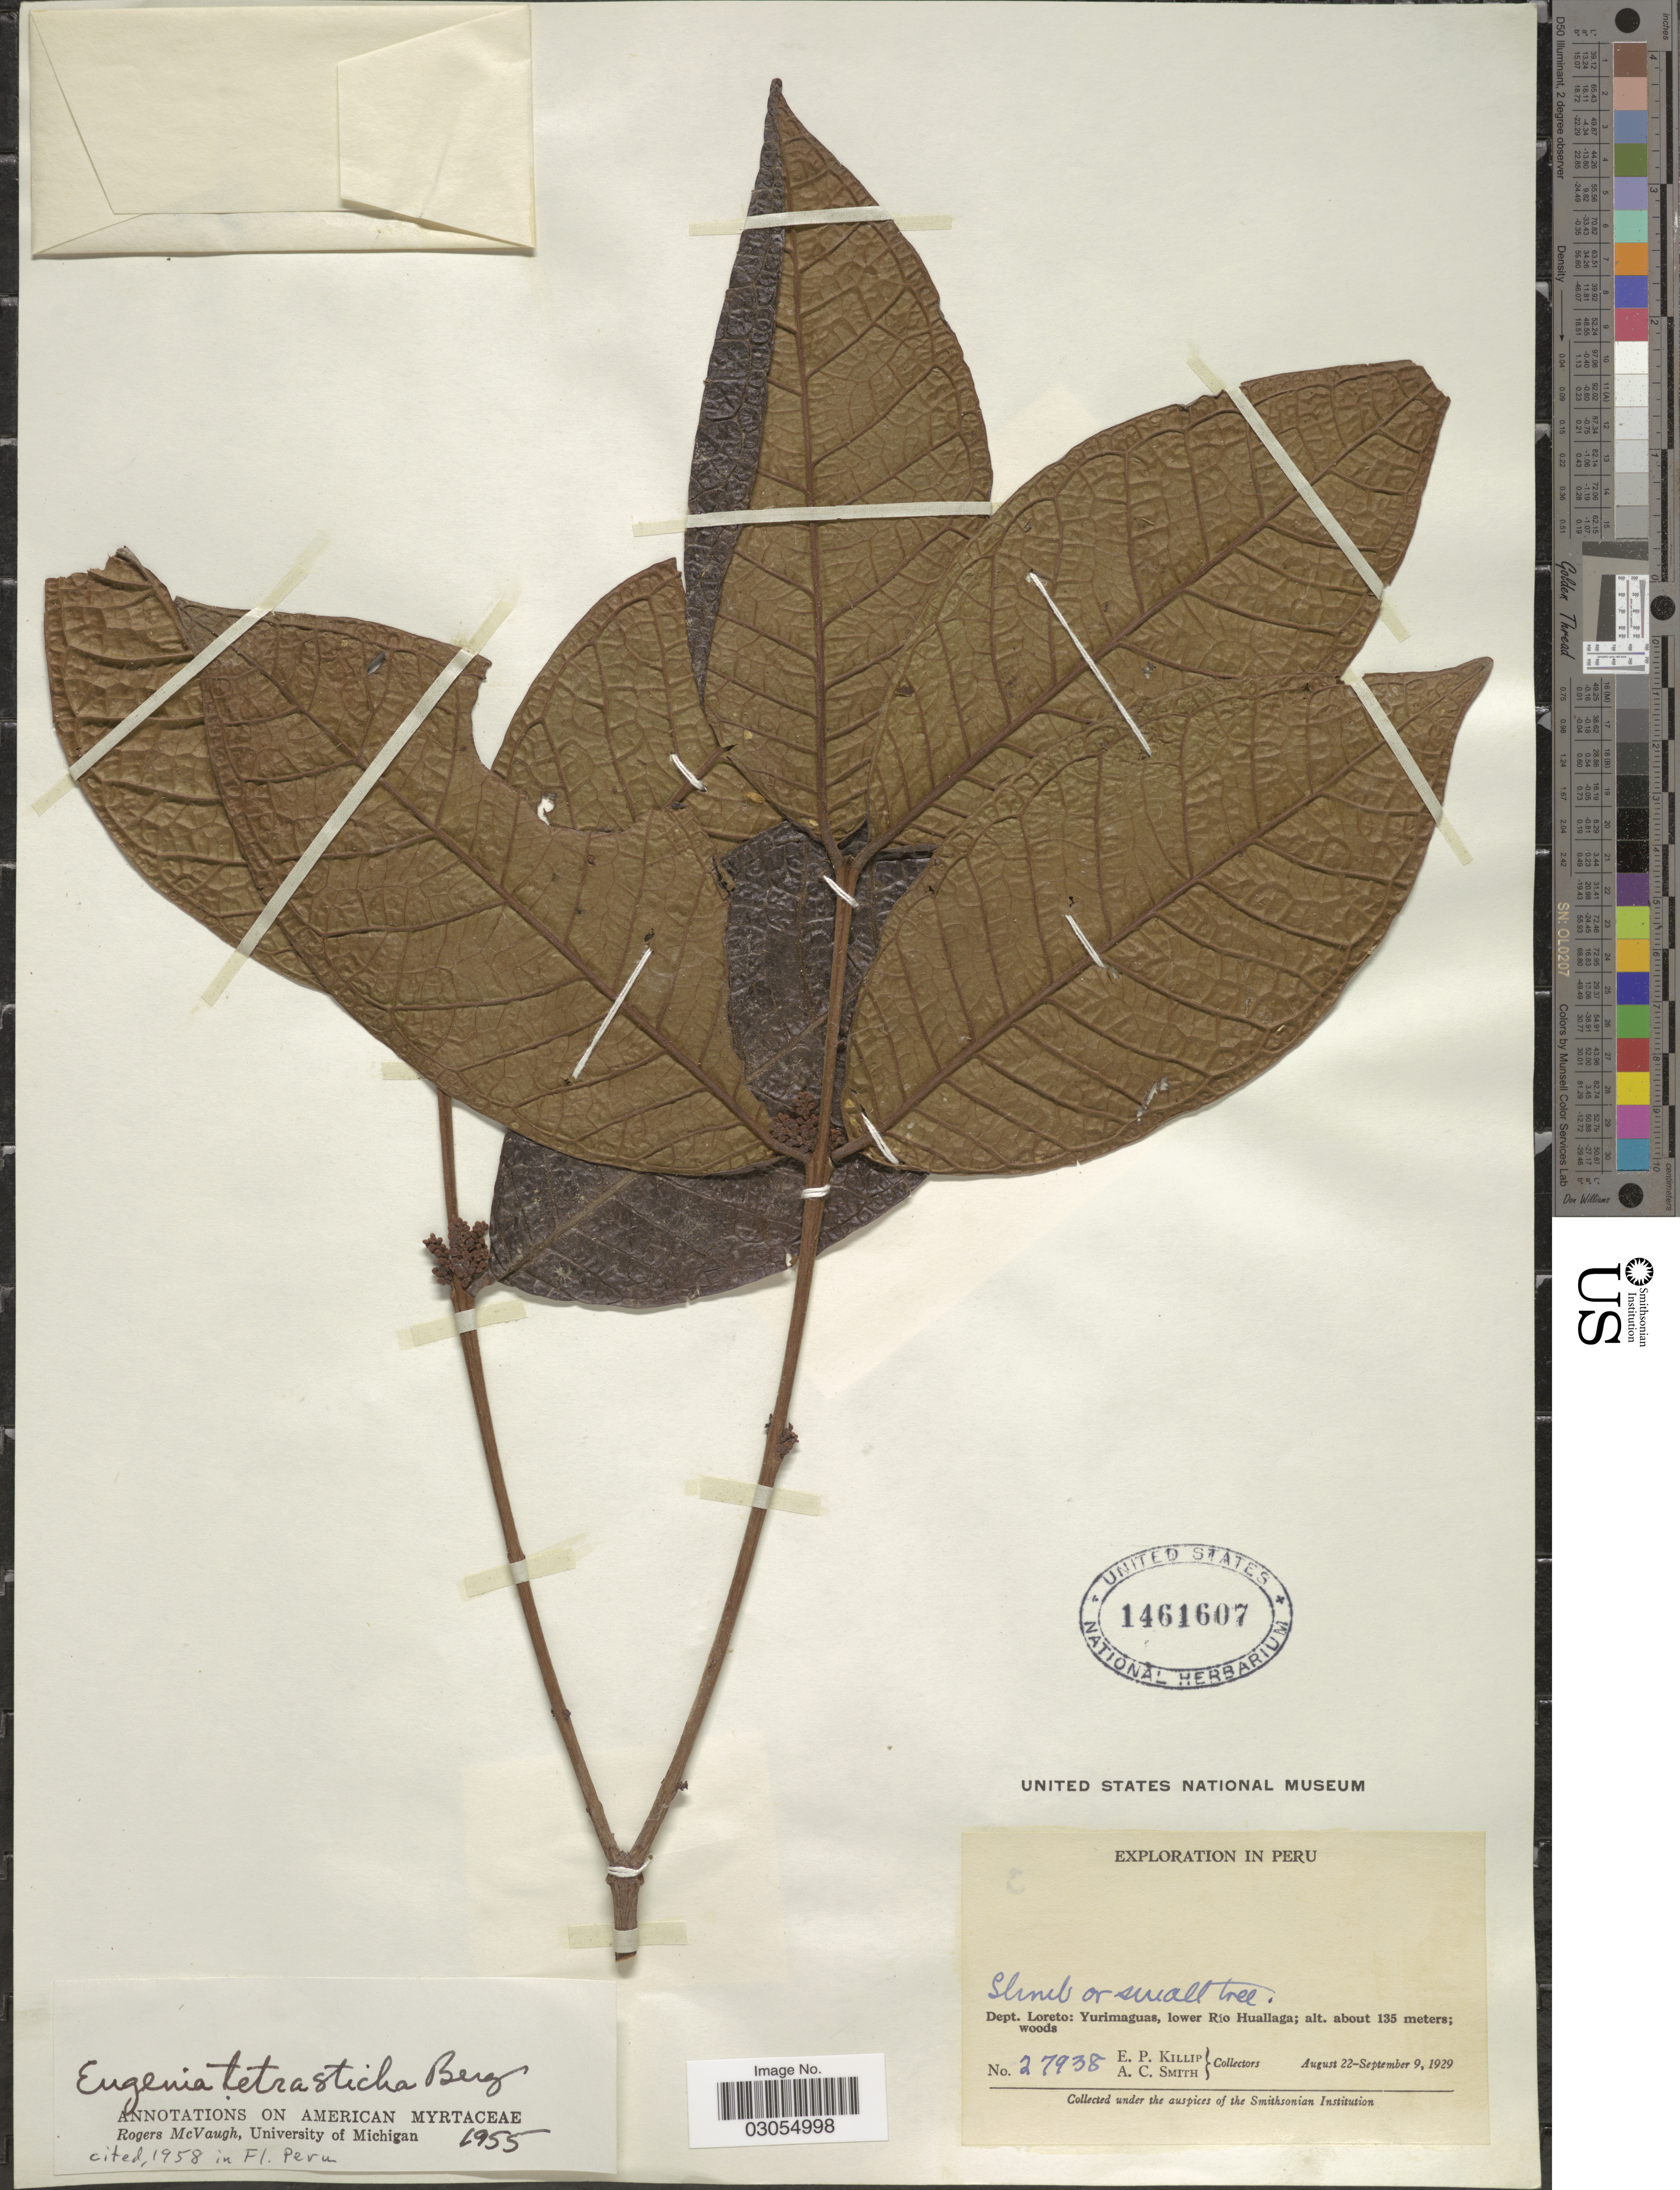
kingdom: Plantae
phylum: Tracheophyta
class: Magnoliopsida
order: Myrtales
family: Myrtaceae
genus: Eugenia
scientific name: Eugenia tetrasticha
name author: Poepp. ex O. Berg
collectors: E. P. Killip & A. C. Smith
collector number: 27938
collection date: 1929-08-22/1929-09-09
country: Peru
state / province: Loreto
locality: Dept. Loreto: Yurimaguas, lower Rio Huallaga.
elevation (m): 135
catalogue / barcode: US 1461607